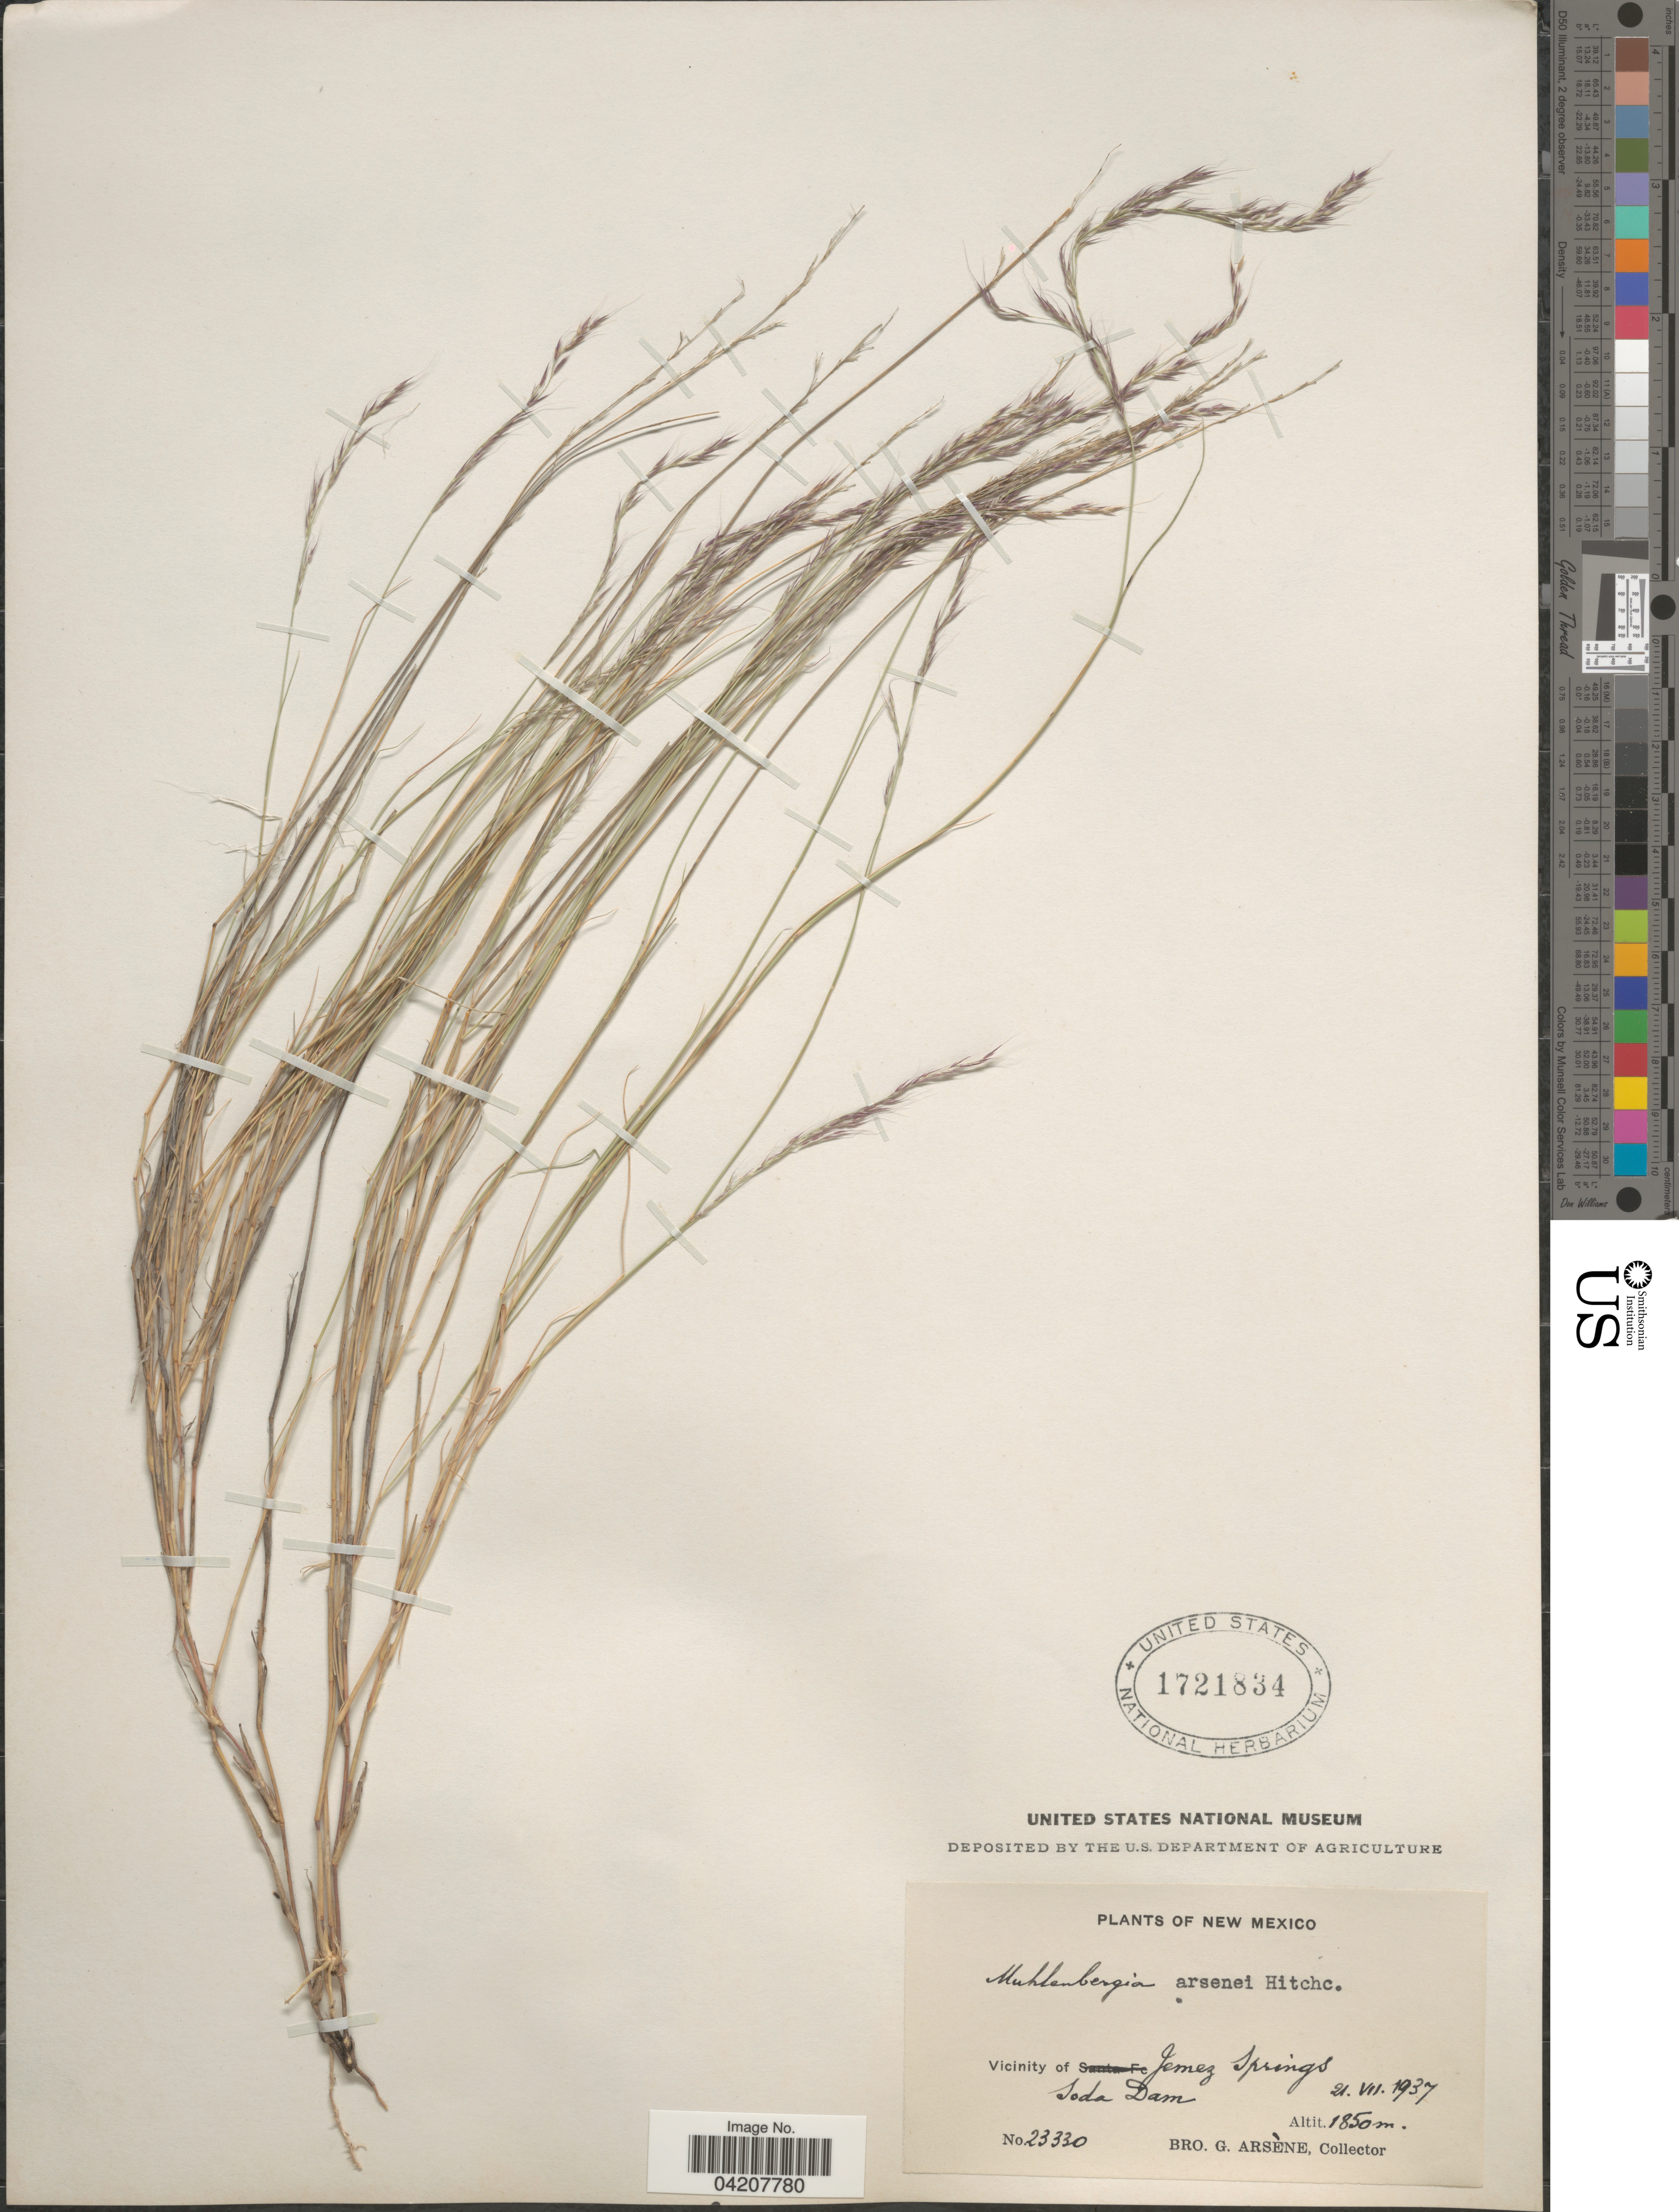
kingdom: Plantae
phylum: Tracheophyta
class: Liliopsida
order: Poales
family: Poaceae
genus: Muhlenbergia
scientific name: Muhlenbergia arsenei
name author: Hitchc.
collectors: Bro. G. Arsène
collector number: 23330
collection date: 1937-07-21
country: United States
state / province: New Mexico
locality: Vicinity of Jemez Springs. Soda Dam.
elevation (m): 1850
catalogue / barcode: US 1721834